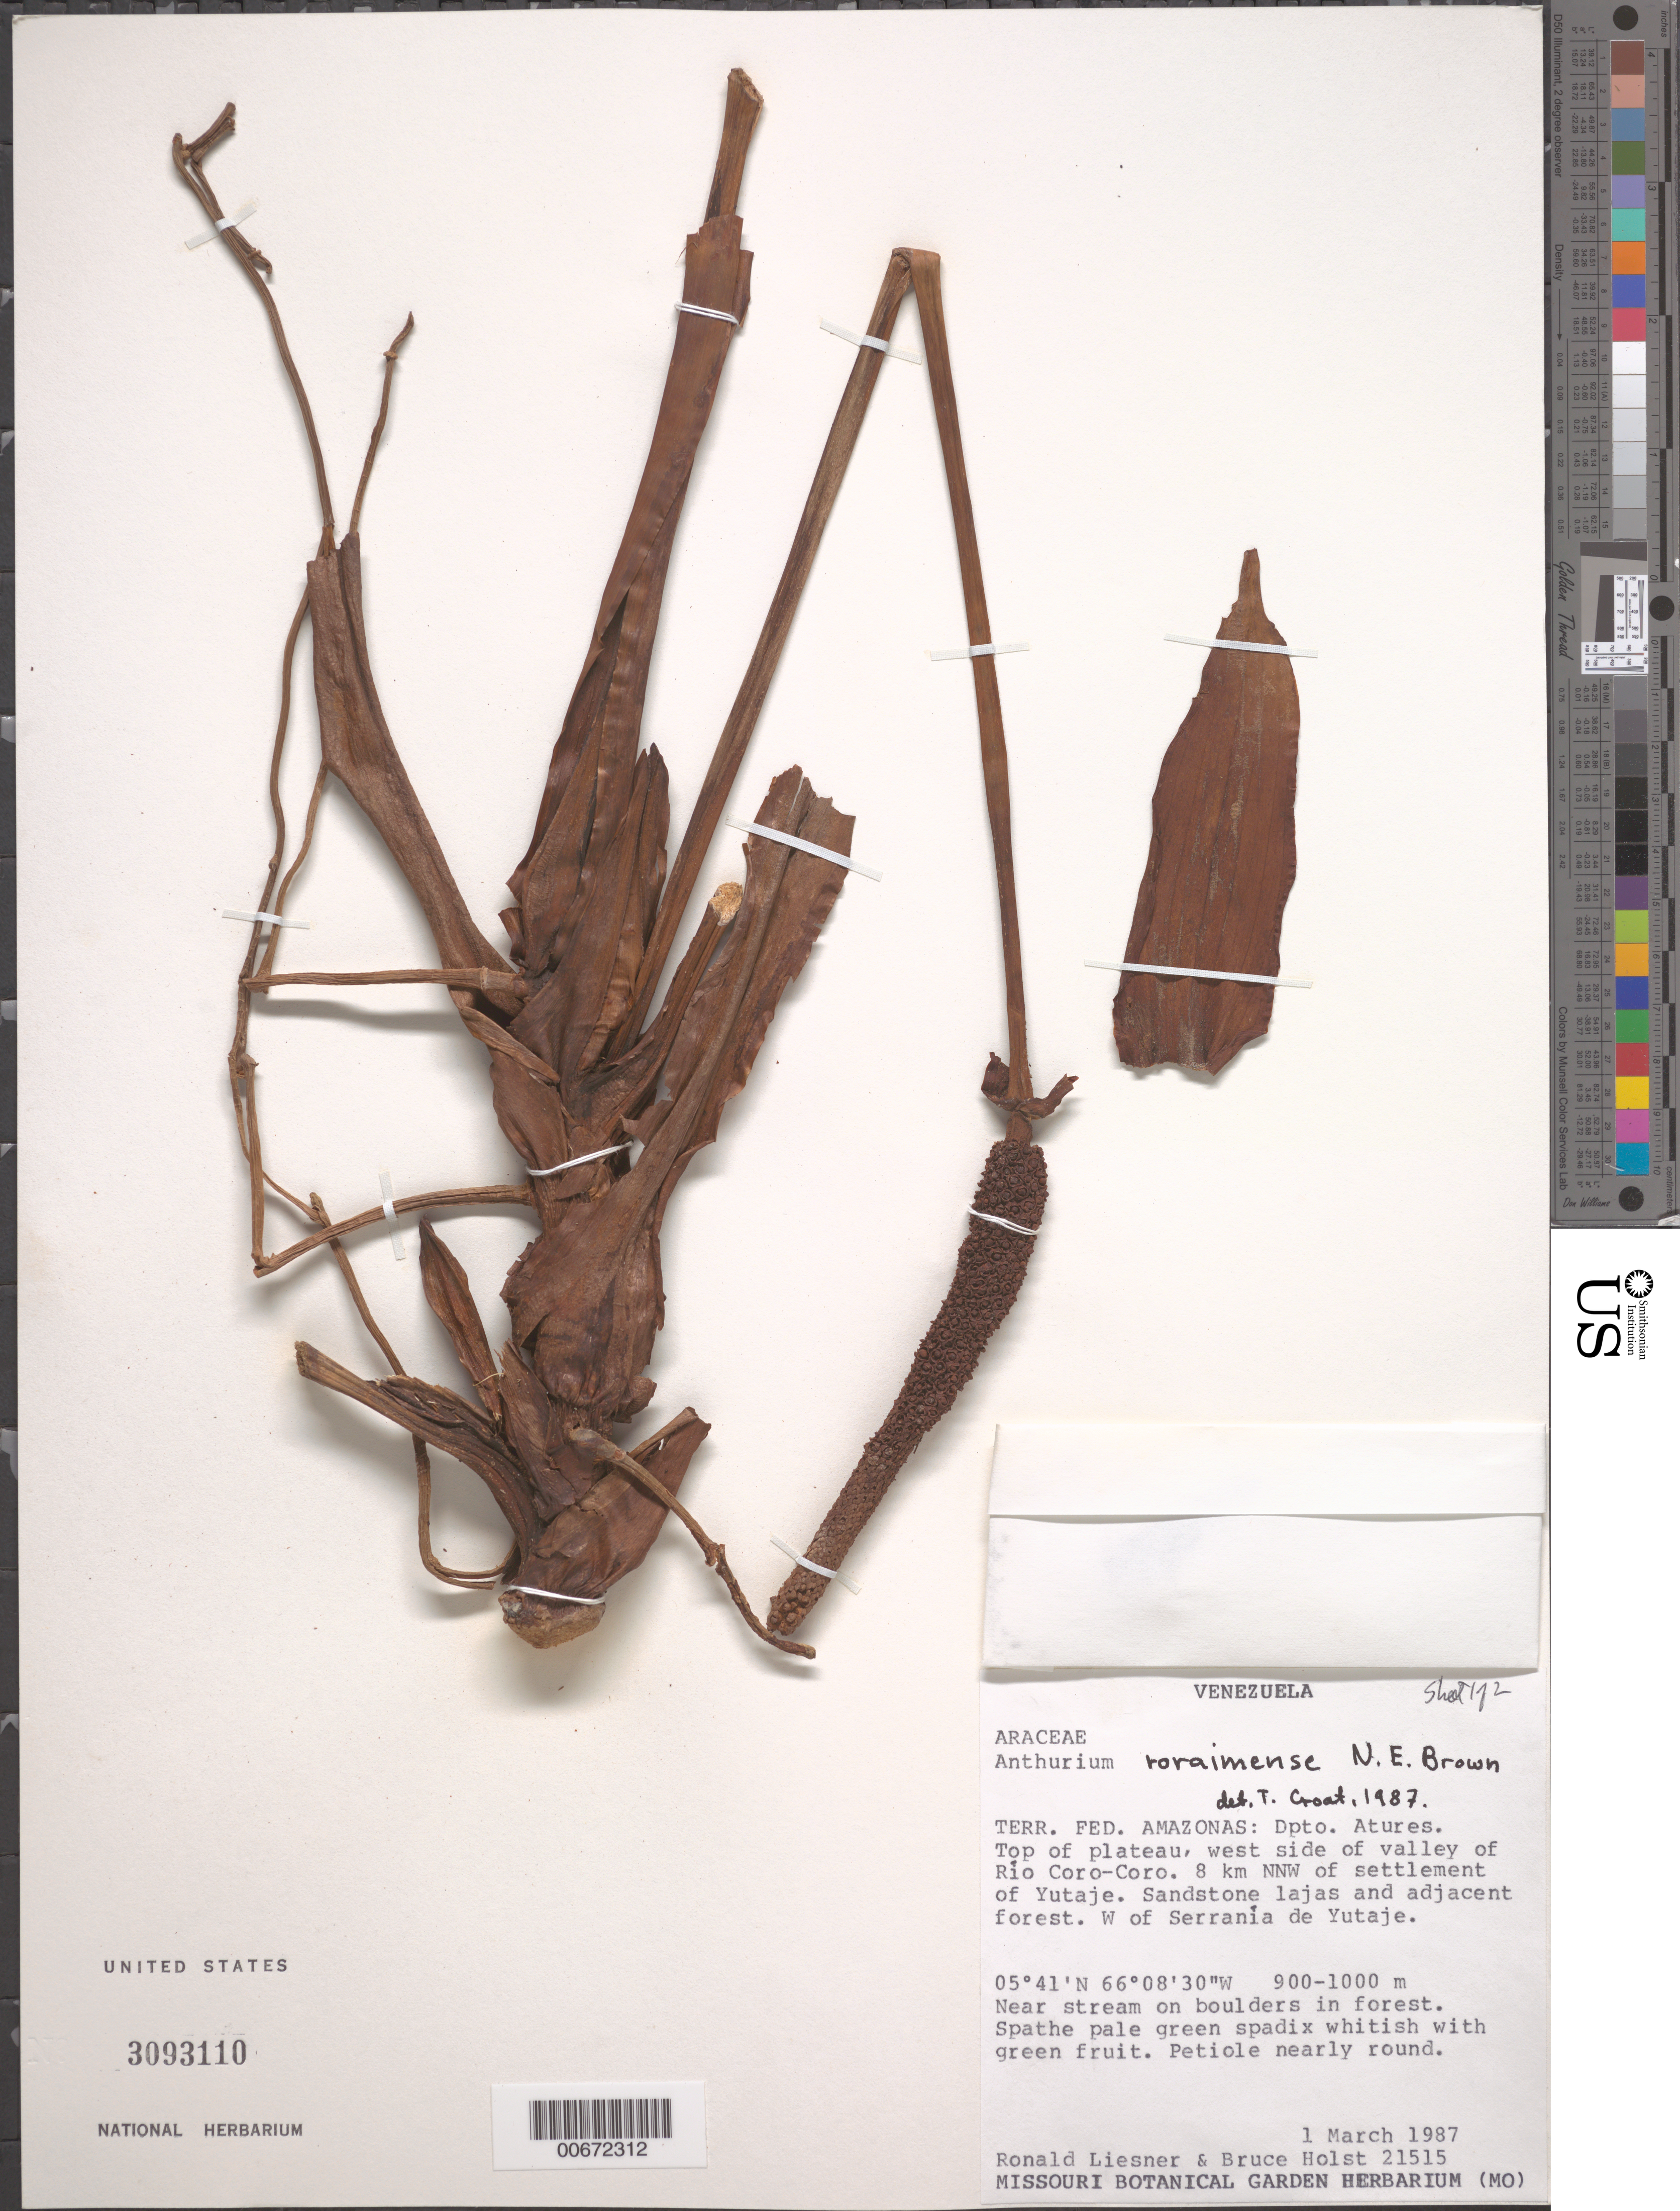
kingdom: Plantae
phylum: Tracheophyta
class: Liliopsida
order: Alismatales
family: Araceae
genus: Anthurium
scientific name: Anthurium roraimense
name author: N.E. Br. in Thurn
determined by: Croat, Thomas B., Missouri Botanical Garden (MO)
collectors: R. L. Liesner & B. Holst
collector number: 21515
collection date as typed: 1-Mar-87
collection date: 1987-03-01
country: Venezuela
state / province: Amazonas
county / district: Atures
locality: Río Coro-Coro, top of plateau, west side of valley, 8 km NNW of settlement of Yutajé; W of Serrania de Yutajé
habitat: Near stream on boulders in forest.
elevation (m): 900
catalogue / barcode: US 3093110